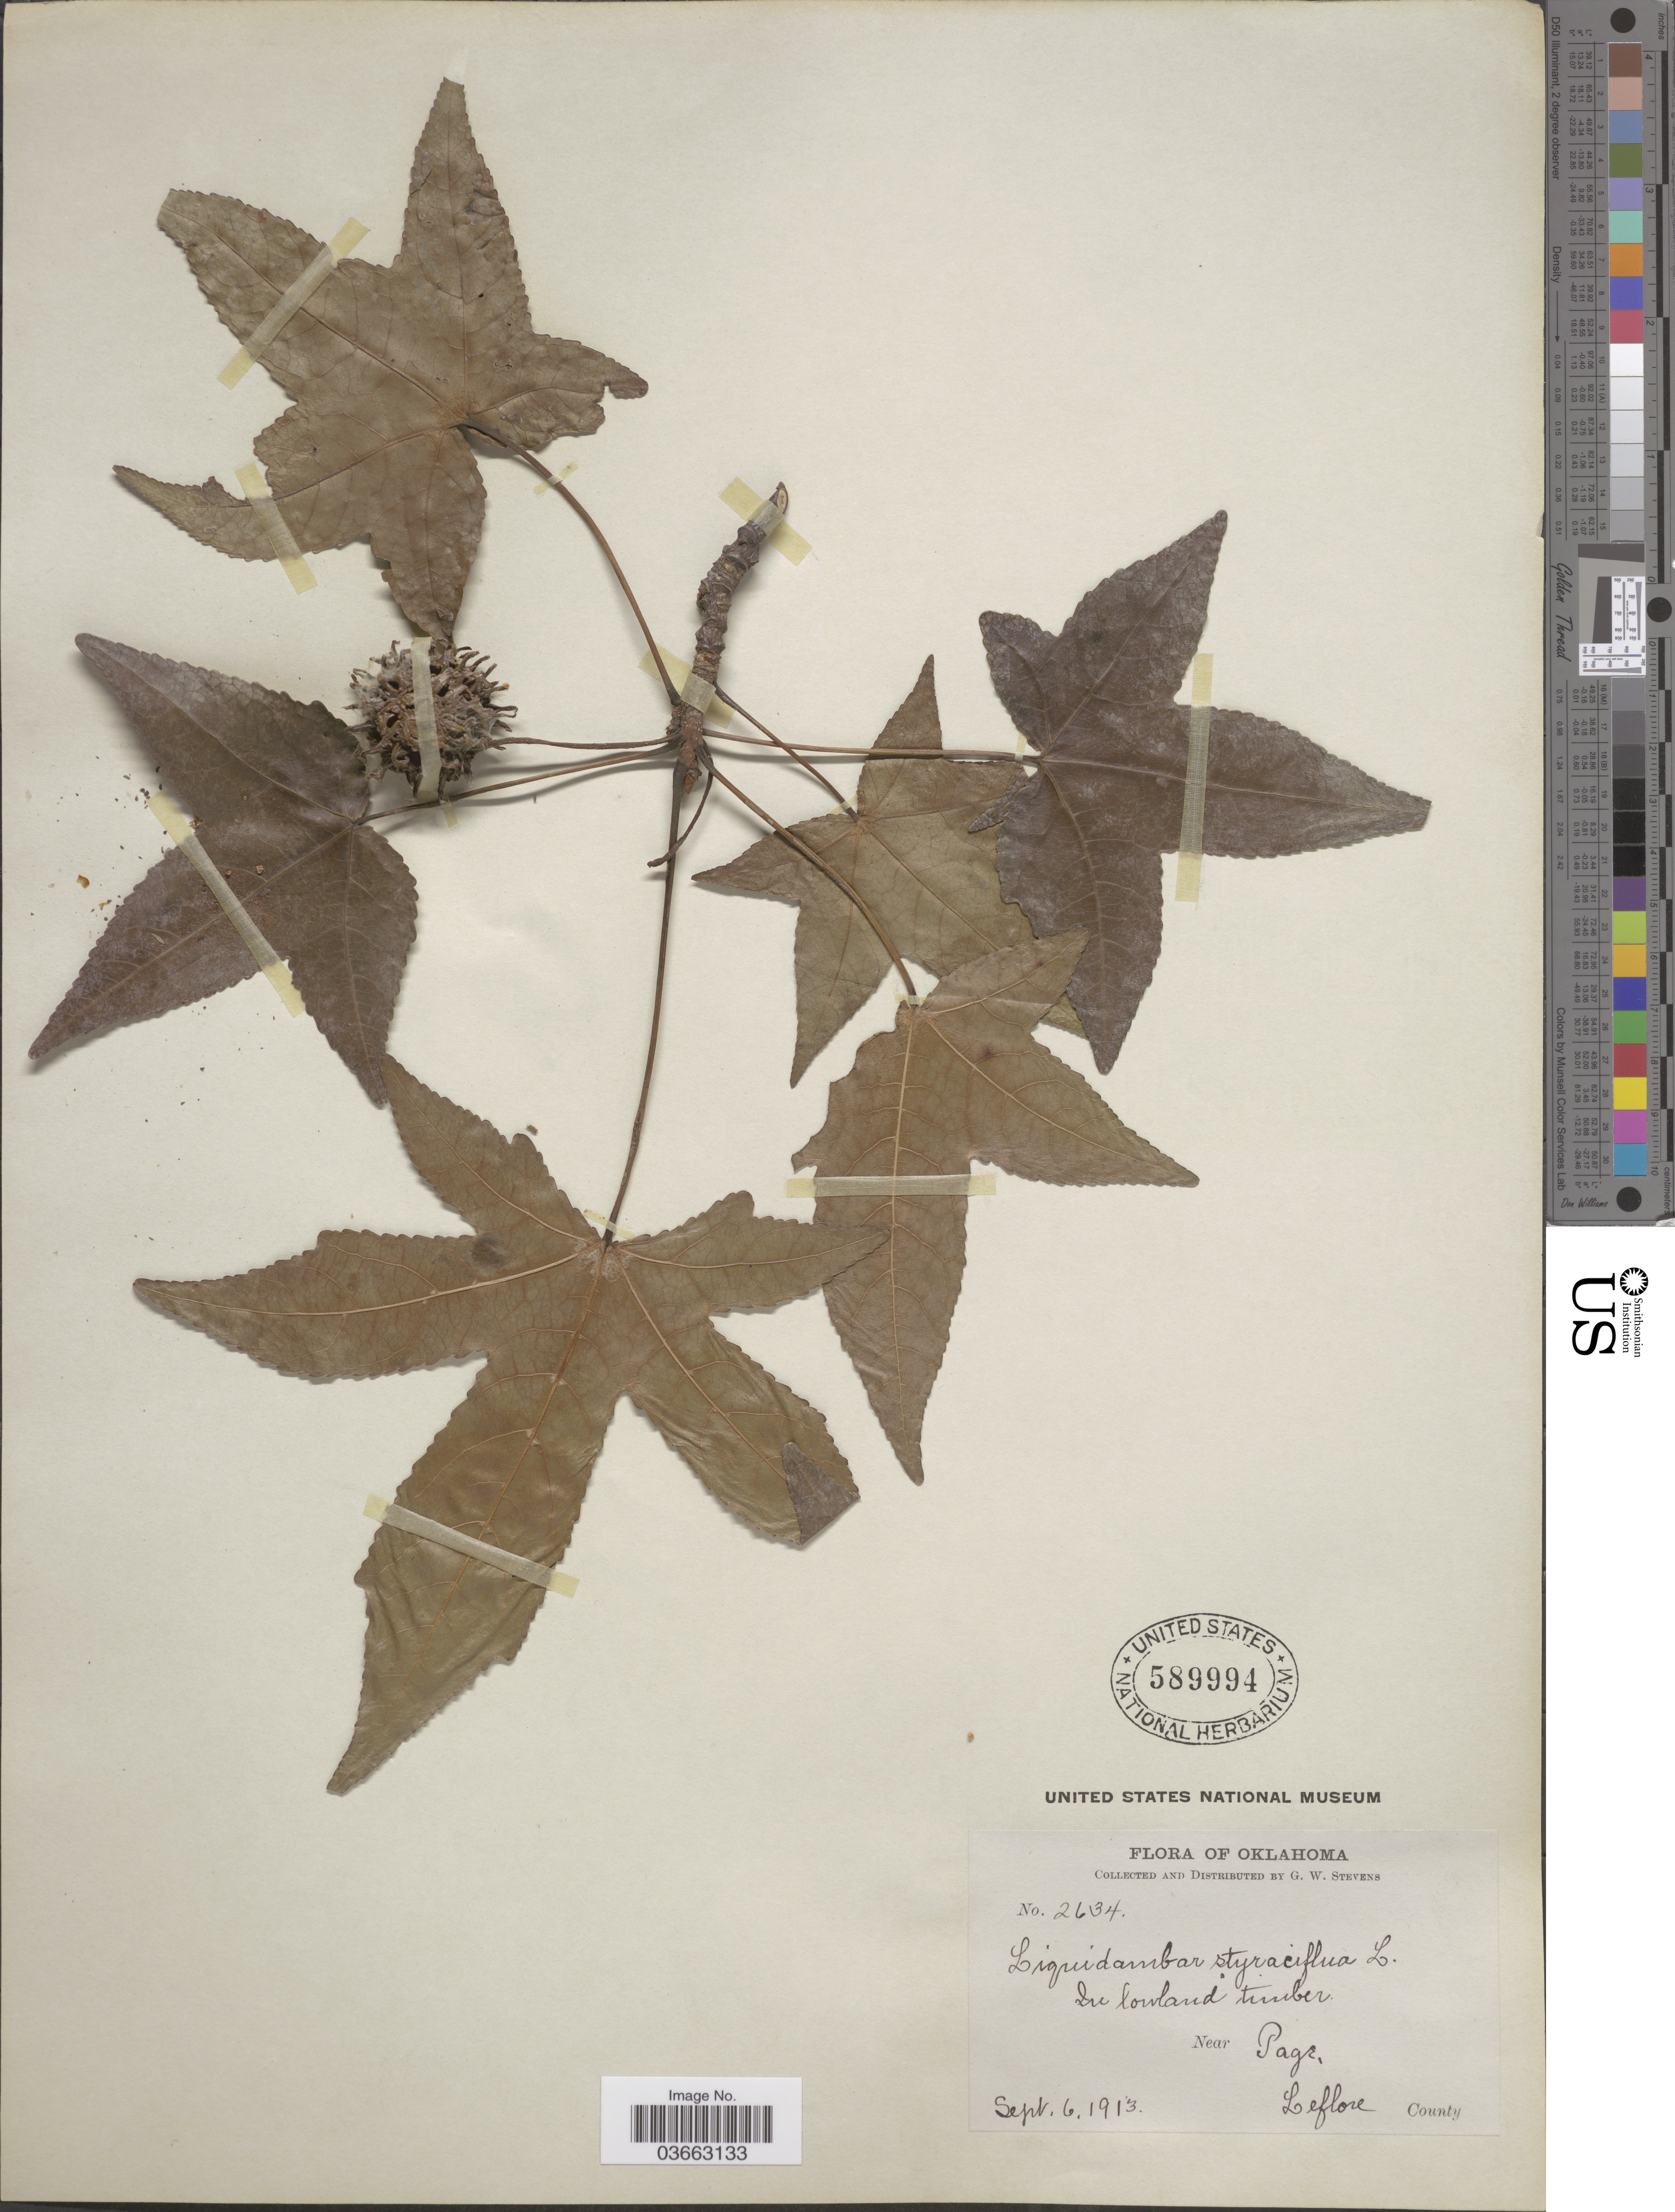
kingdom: Plantae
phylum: Tracheophyta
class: Magnoliopsida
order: Saxifragales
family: Altingiaceae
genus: Liquidambar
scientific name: Liquidambar styraciflua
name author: L.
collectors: G. W. Stevens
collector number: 2634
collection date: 1913-09-06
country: United States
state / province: Oklahoma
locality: In lowland timber. Near Page, Leflore County.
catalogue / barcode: US 589994